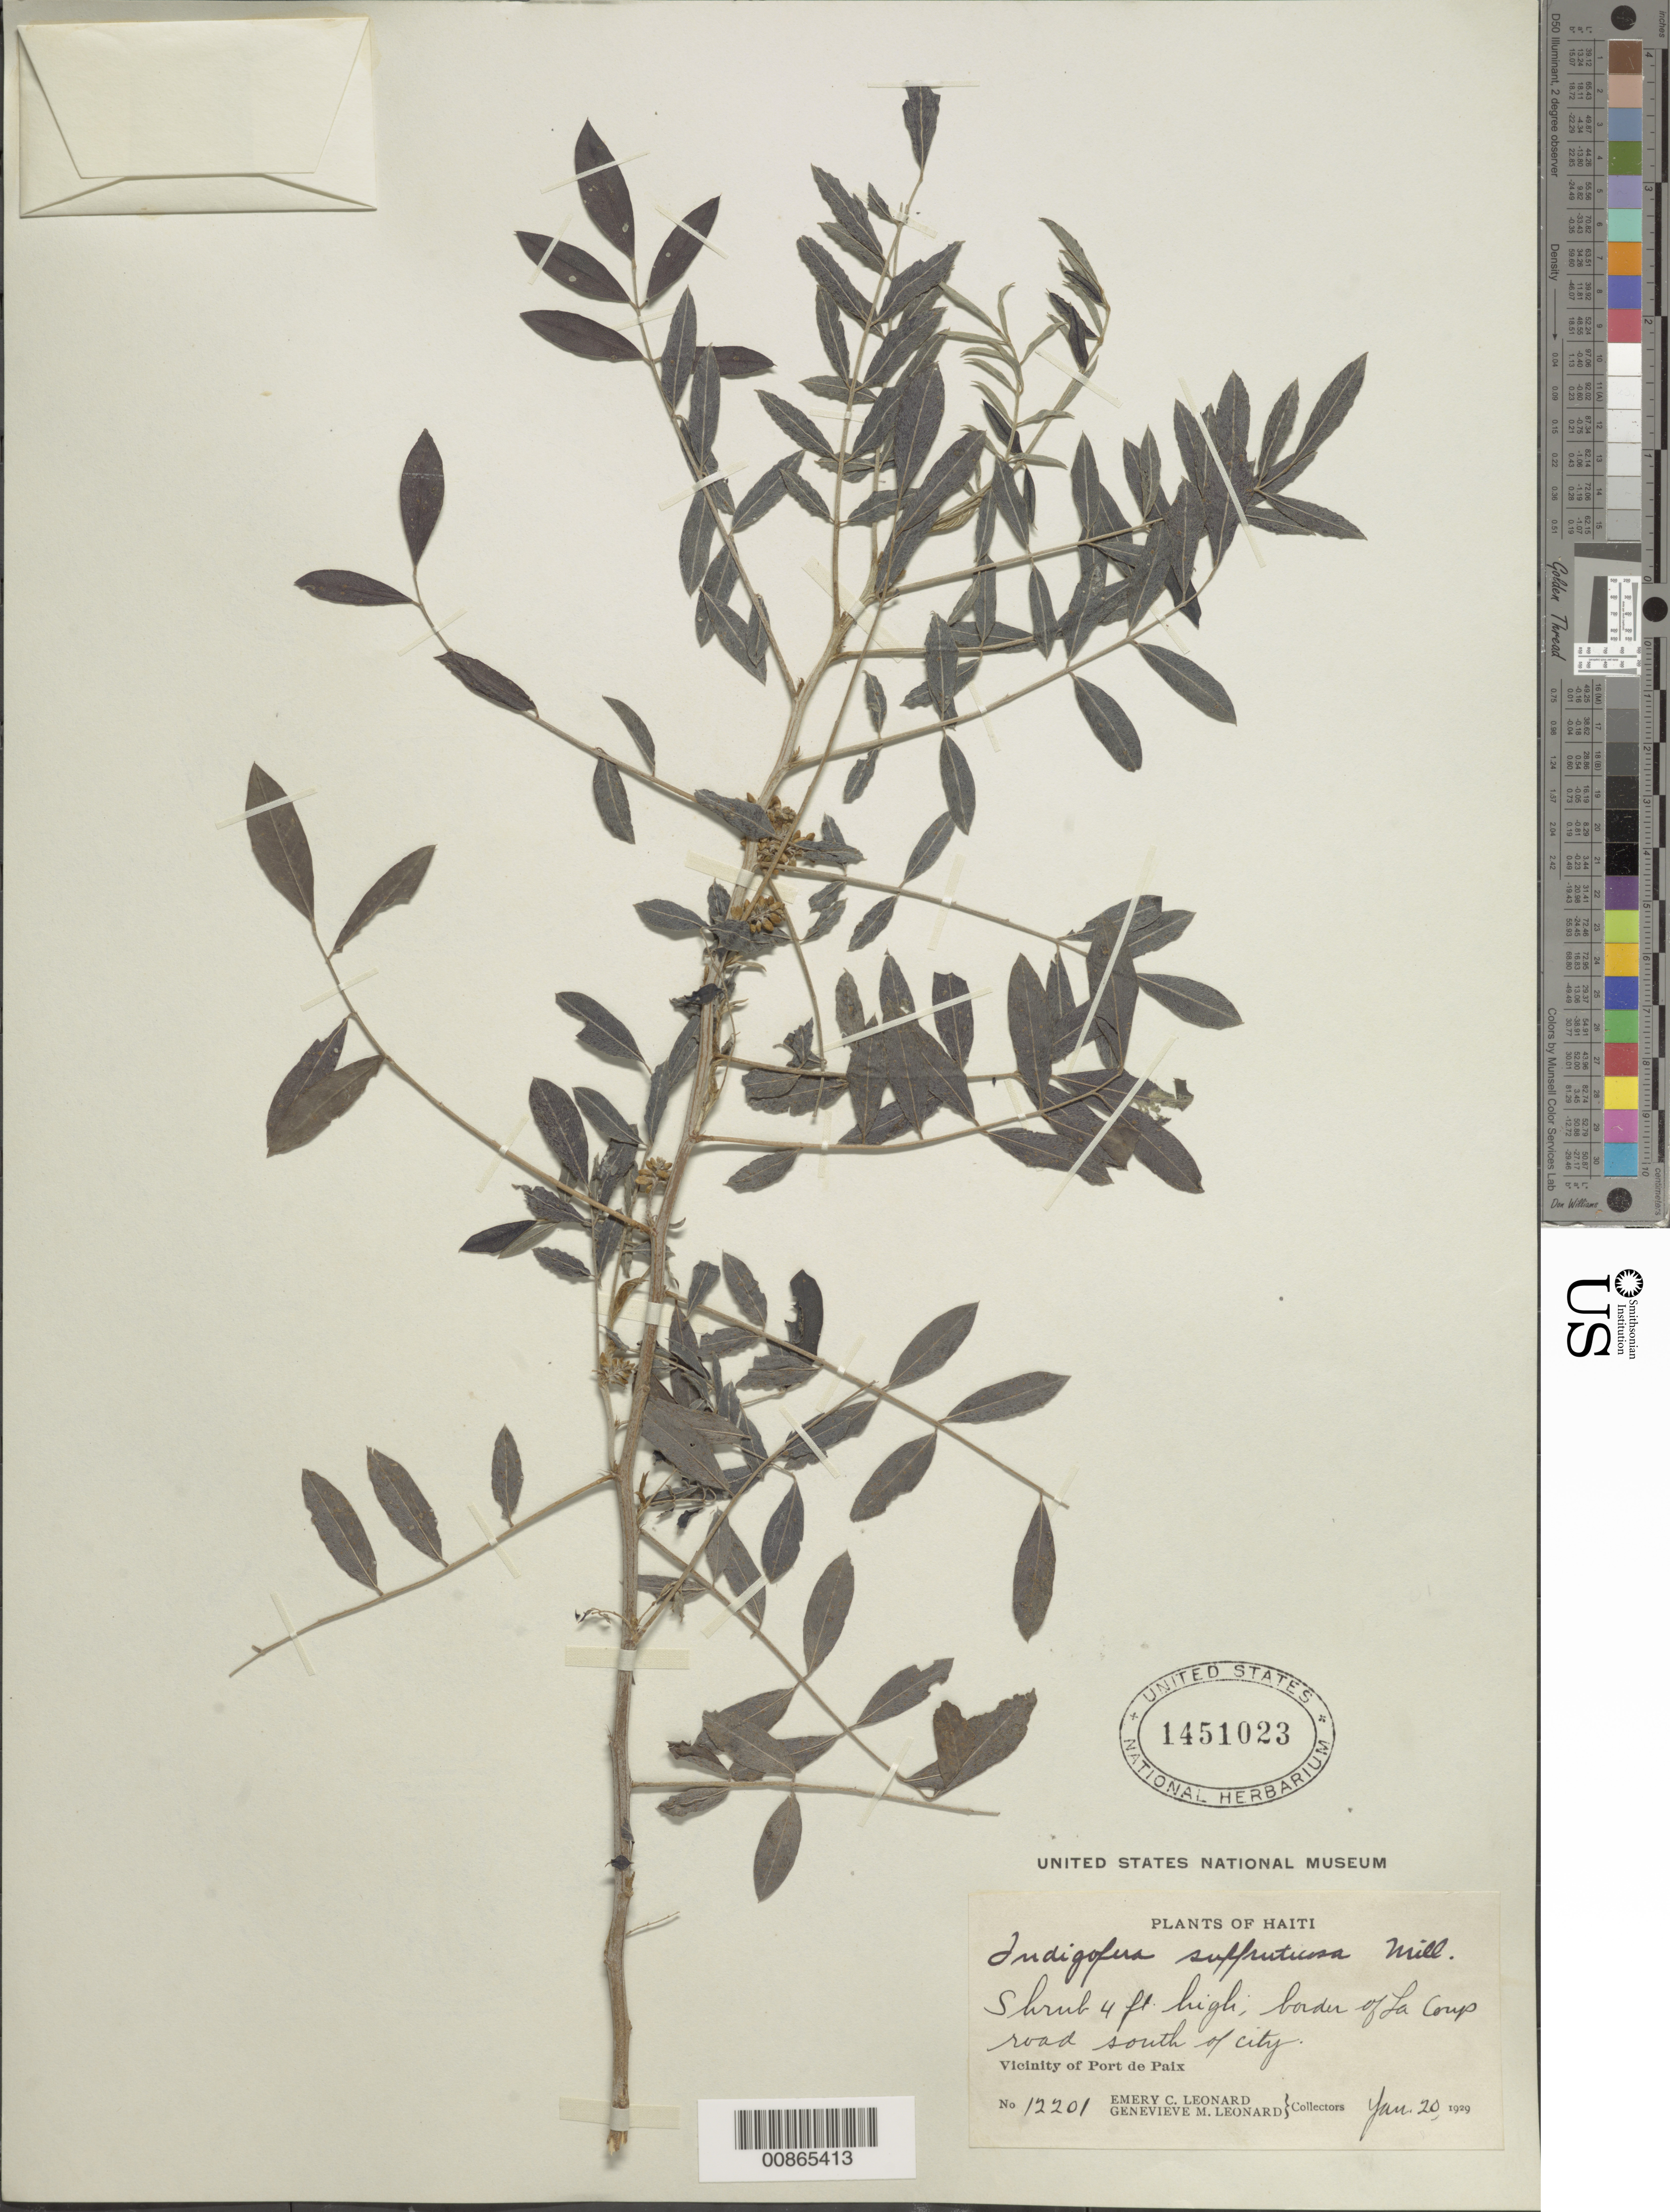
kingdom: Plantae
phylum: Tracheophyta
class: Magnoliopsida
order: Fabales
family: Fabaceae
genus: Indigofera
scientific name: Indigofera suffruticosa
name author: Mill.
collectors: E. C. Leonard & G. M. Leonard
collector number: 12201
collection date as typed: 20 Jan 1929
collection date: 1929-01-20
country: Haiti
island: Hispaniola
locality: Vicinity of Port de Paix. Border of La Coup road south of city.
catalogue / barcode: US 1451023